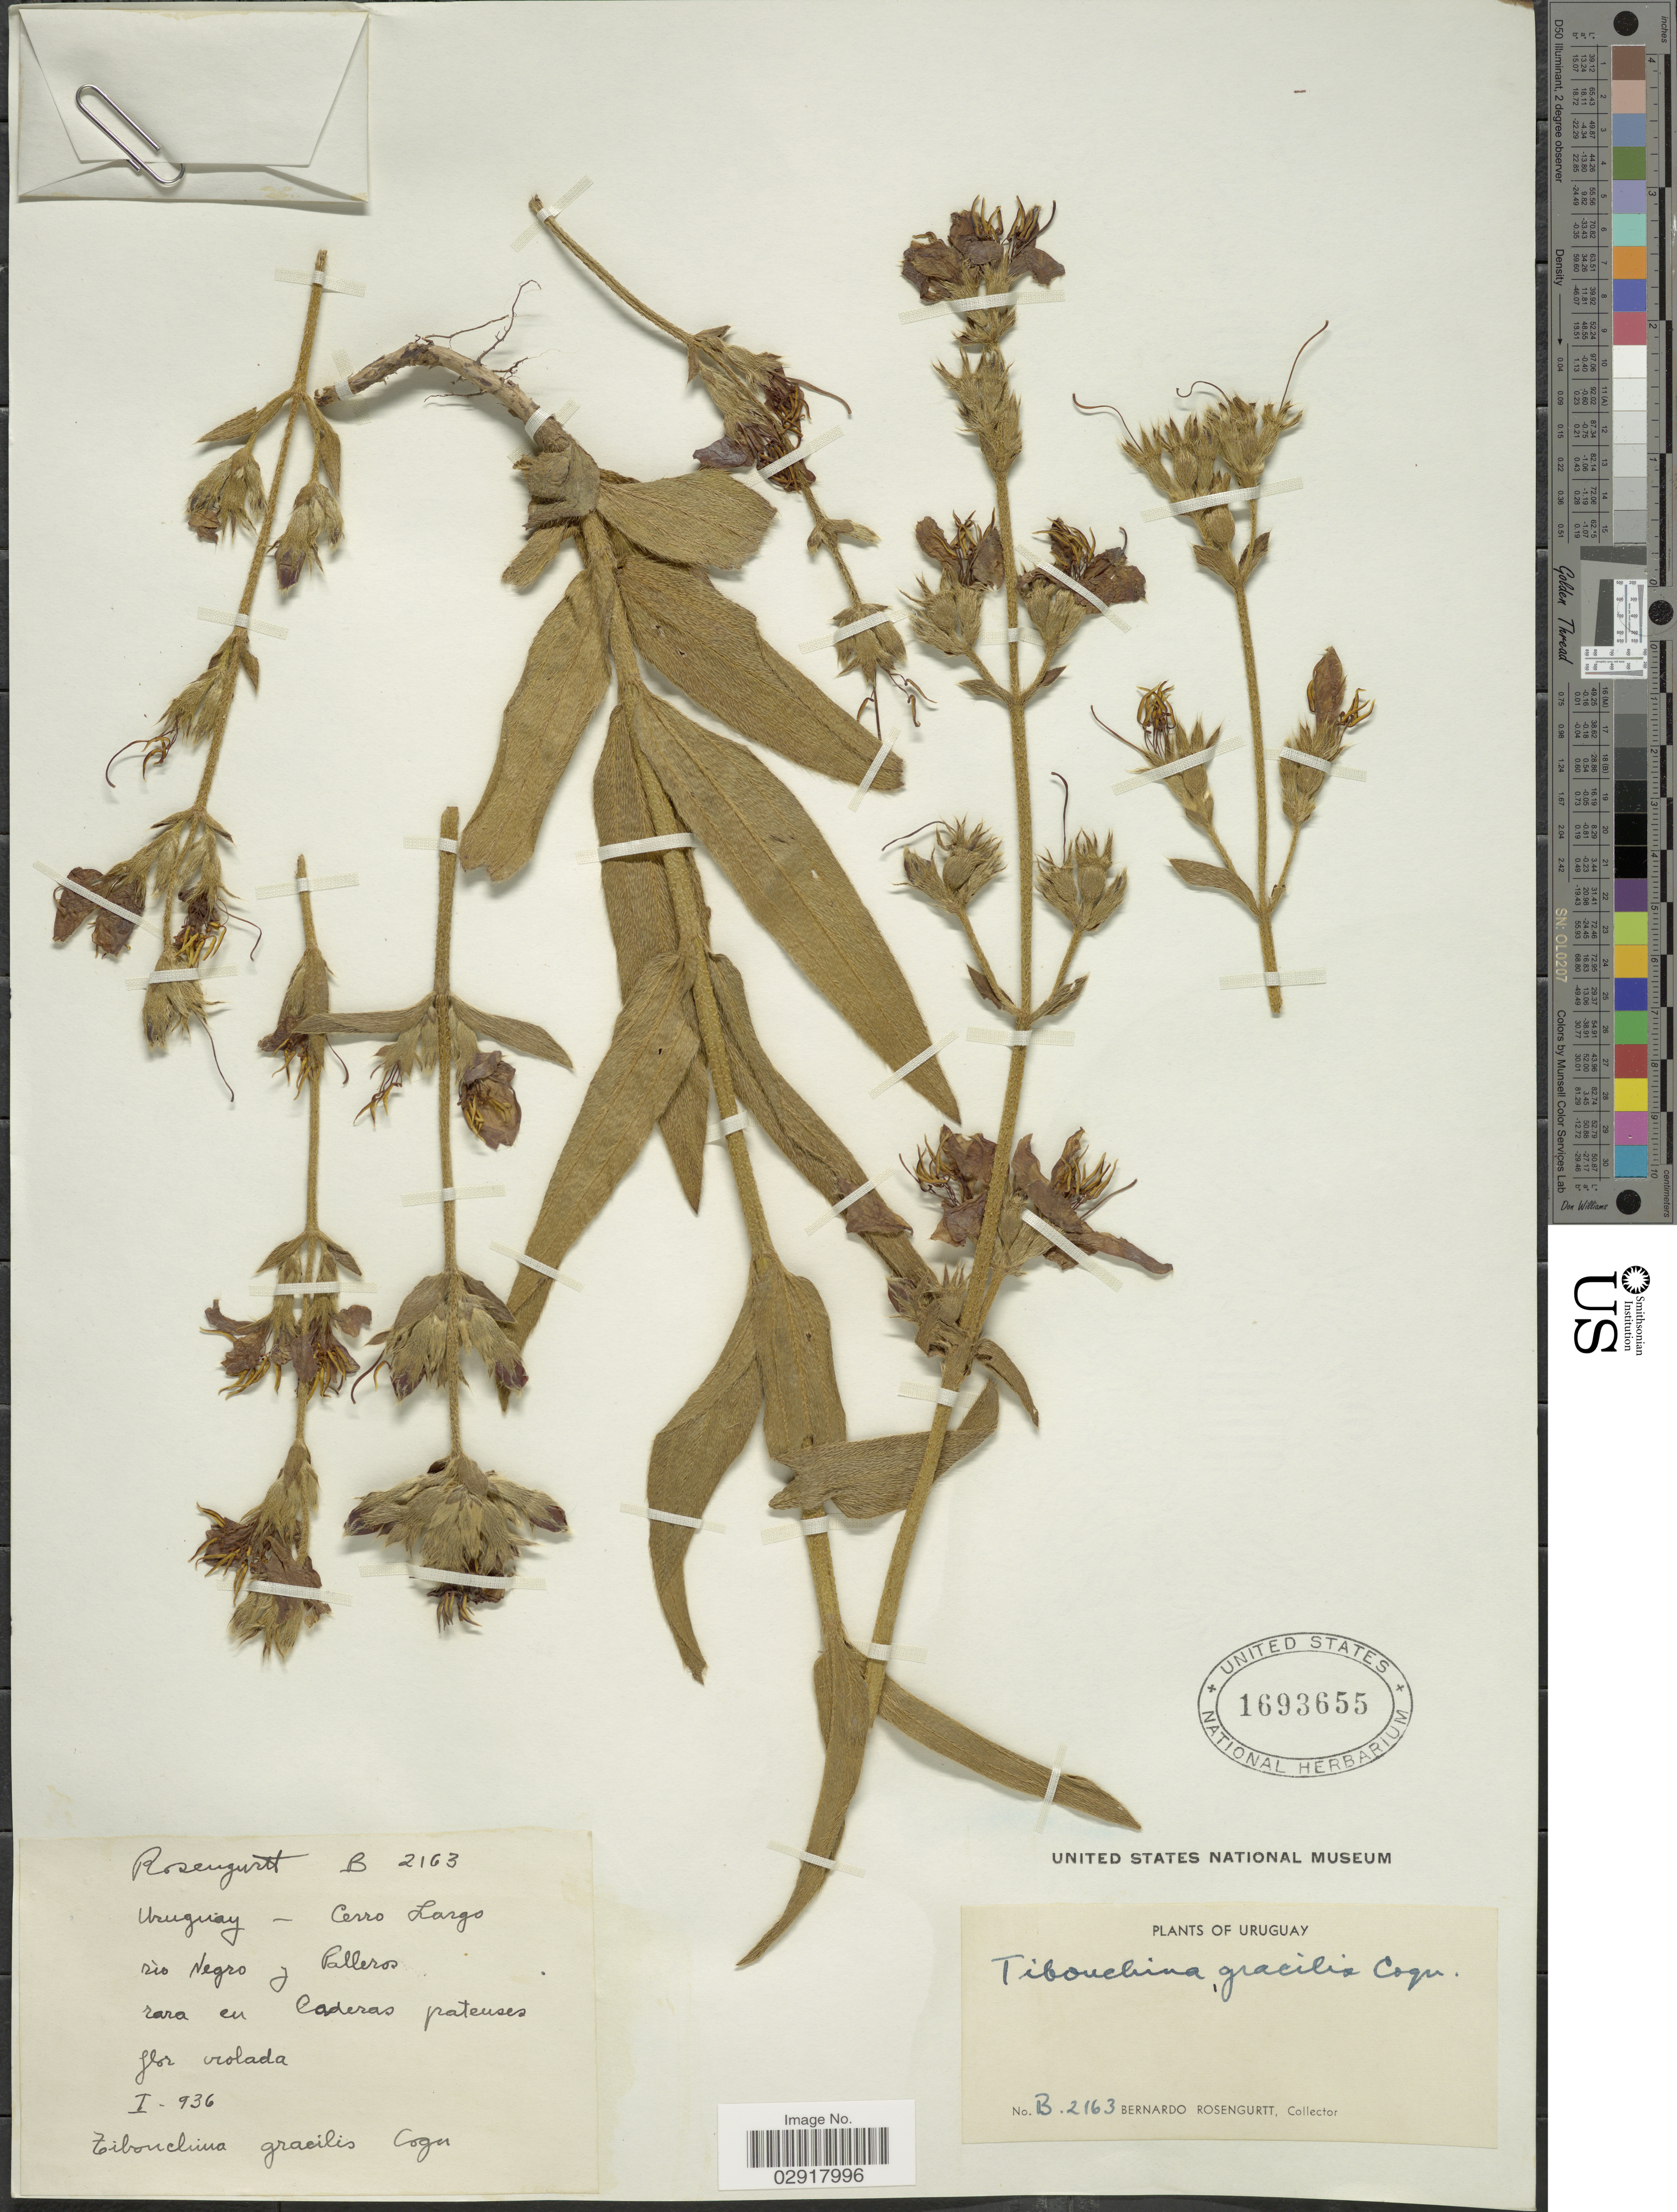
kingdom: Plantae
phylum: Tracheophyta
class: Magnoliopsida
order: Myrtales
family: Melastomataceae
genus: Chaetogastra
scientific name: Chaetogastra gracilis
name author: (Bonpl.) DC.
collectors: B. Rosengurtt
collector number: B 2163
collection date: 1936-01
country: Uruguay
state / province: Cerro Largo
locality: Rio Negro y Palleros.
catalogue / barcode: US 1693655